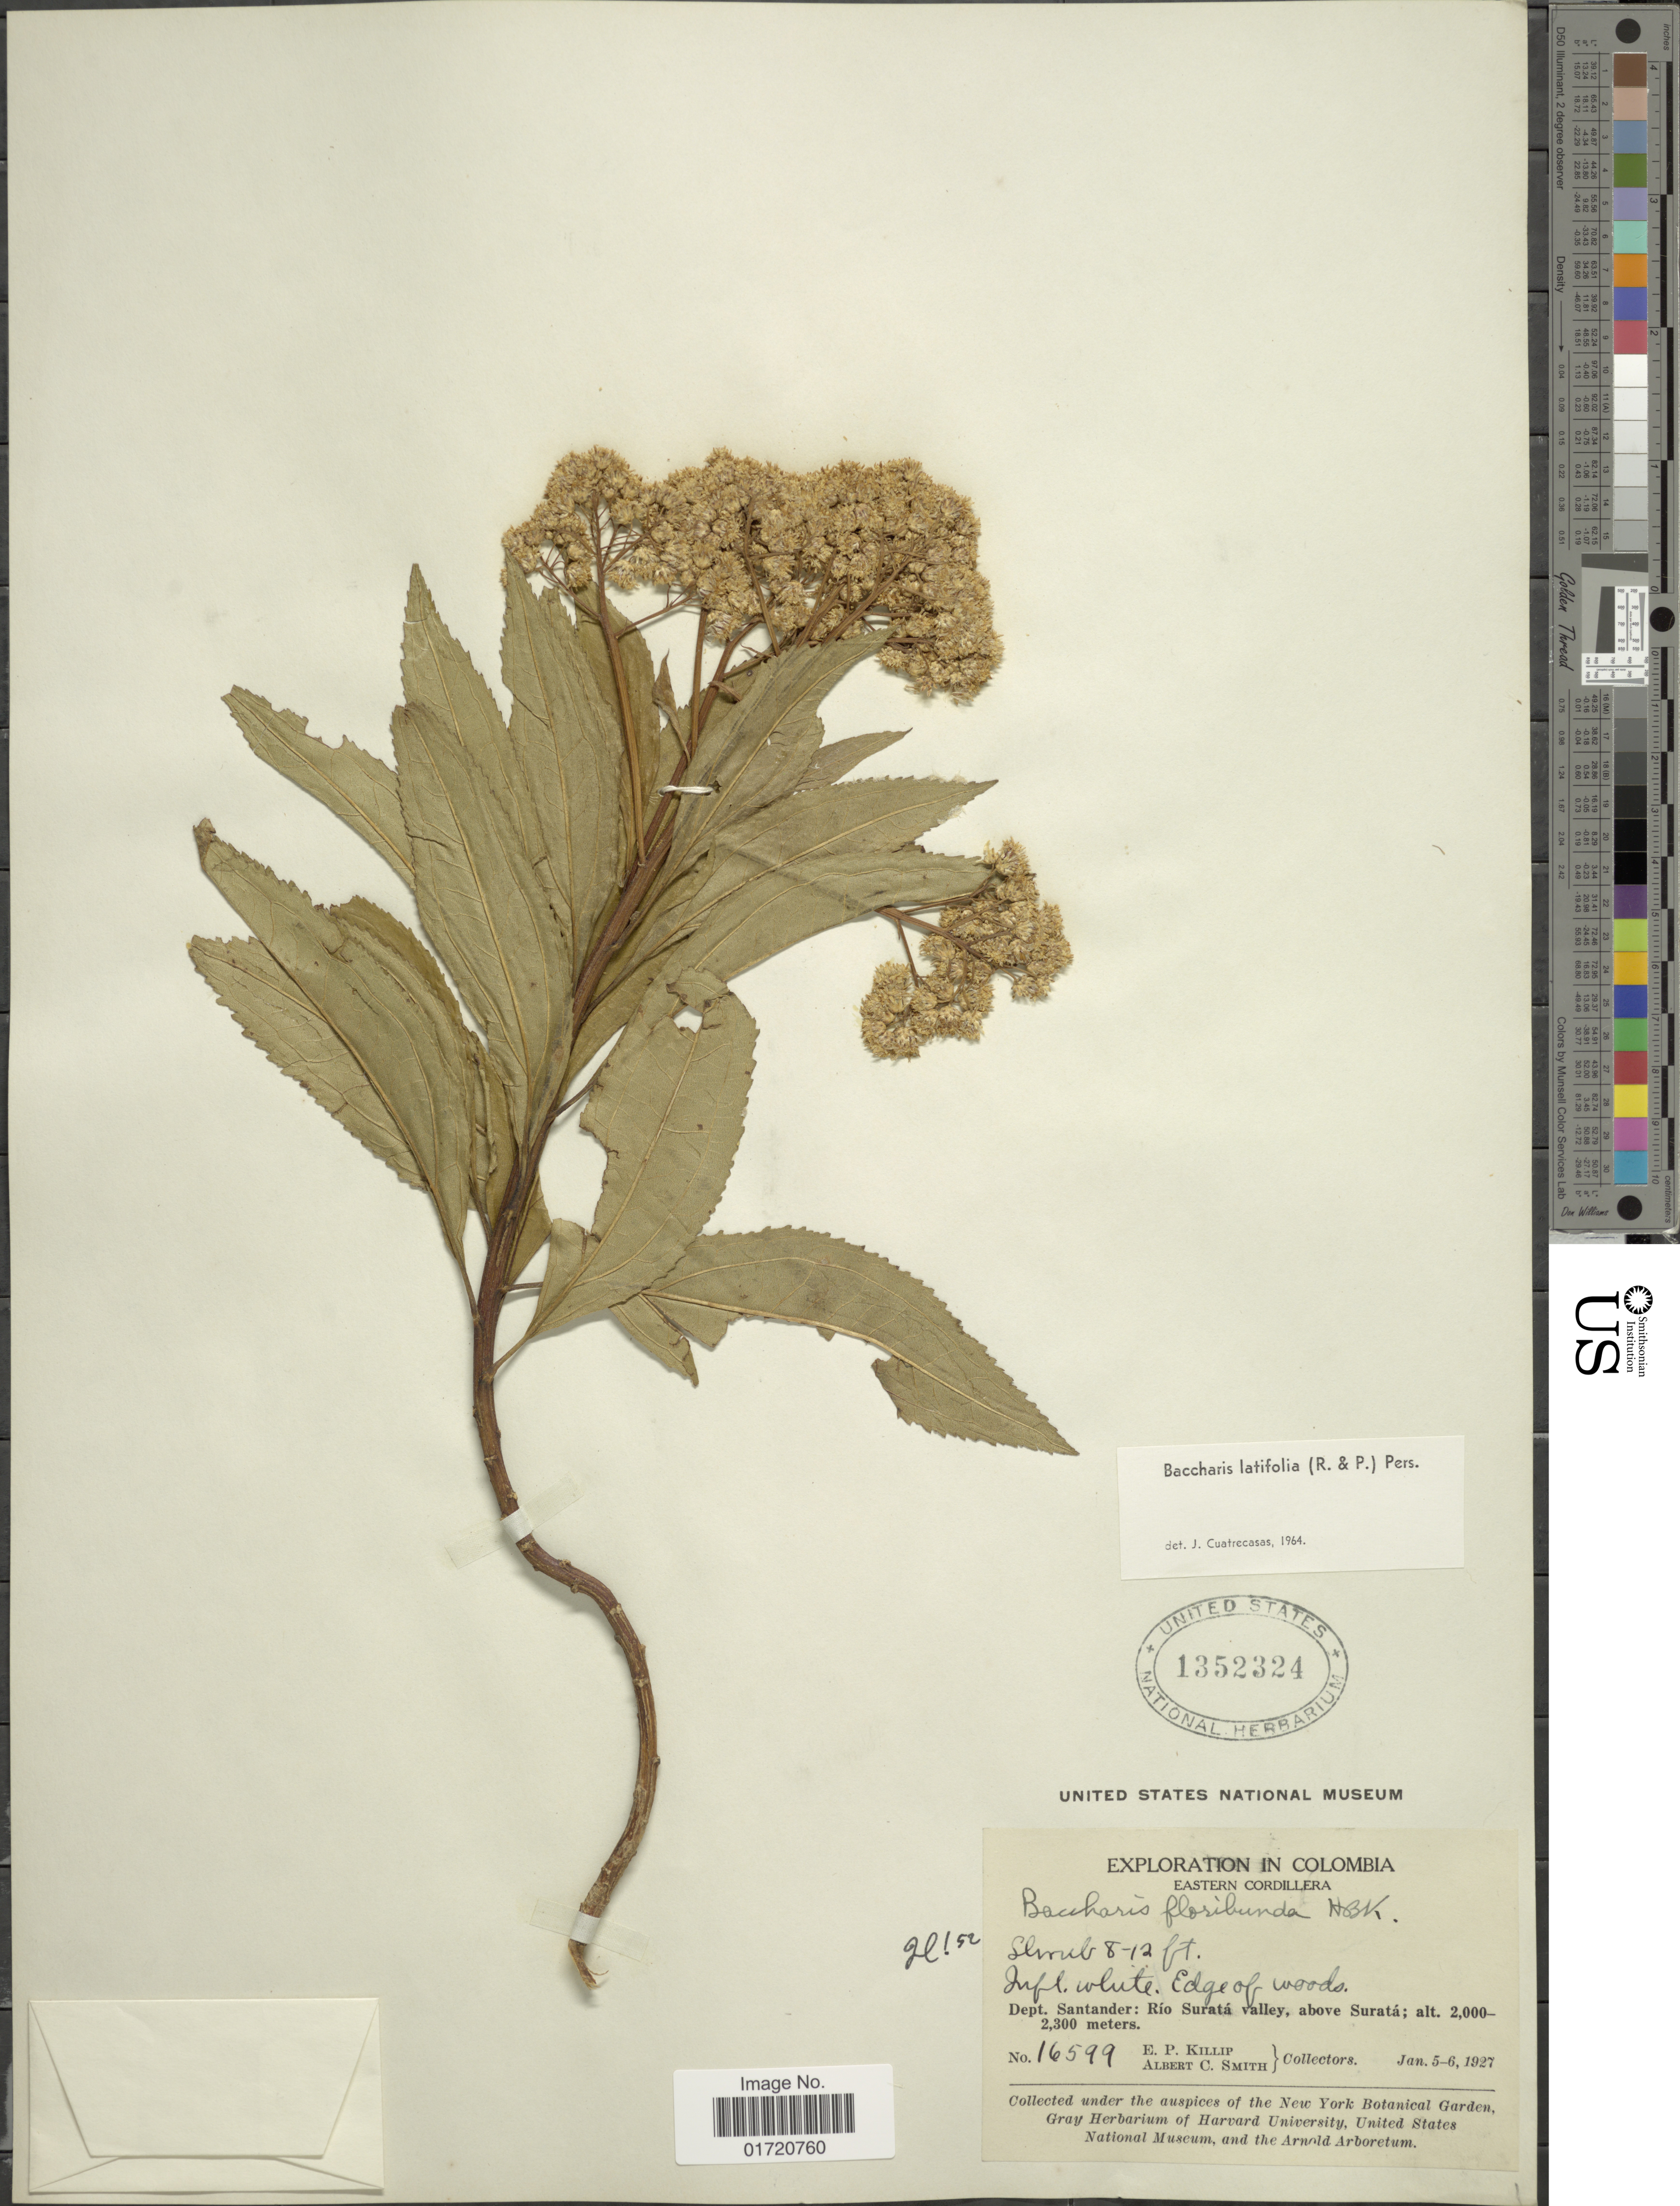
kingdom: Plantae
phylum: Tracheophyta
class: Magnoliopsida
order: Asterales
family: Asteraceae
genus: Baccharis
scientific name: Baccharis latifolia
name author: (Ruiz & Pav.) Pers.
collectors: E. P. Killip & A. C. Smith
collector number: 16599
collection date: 1927-01-05/1927-01-06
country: Colombia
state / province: Santander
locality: Eastern Cordillera, Rio Surata Valley, above Surata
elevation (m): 2000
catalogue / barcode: US 1352324